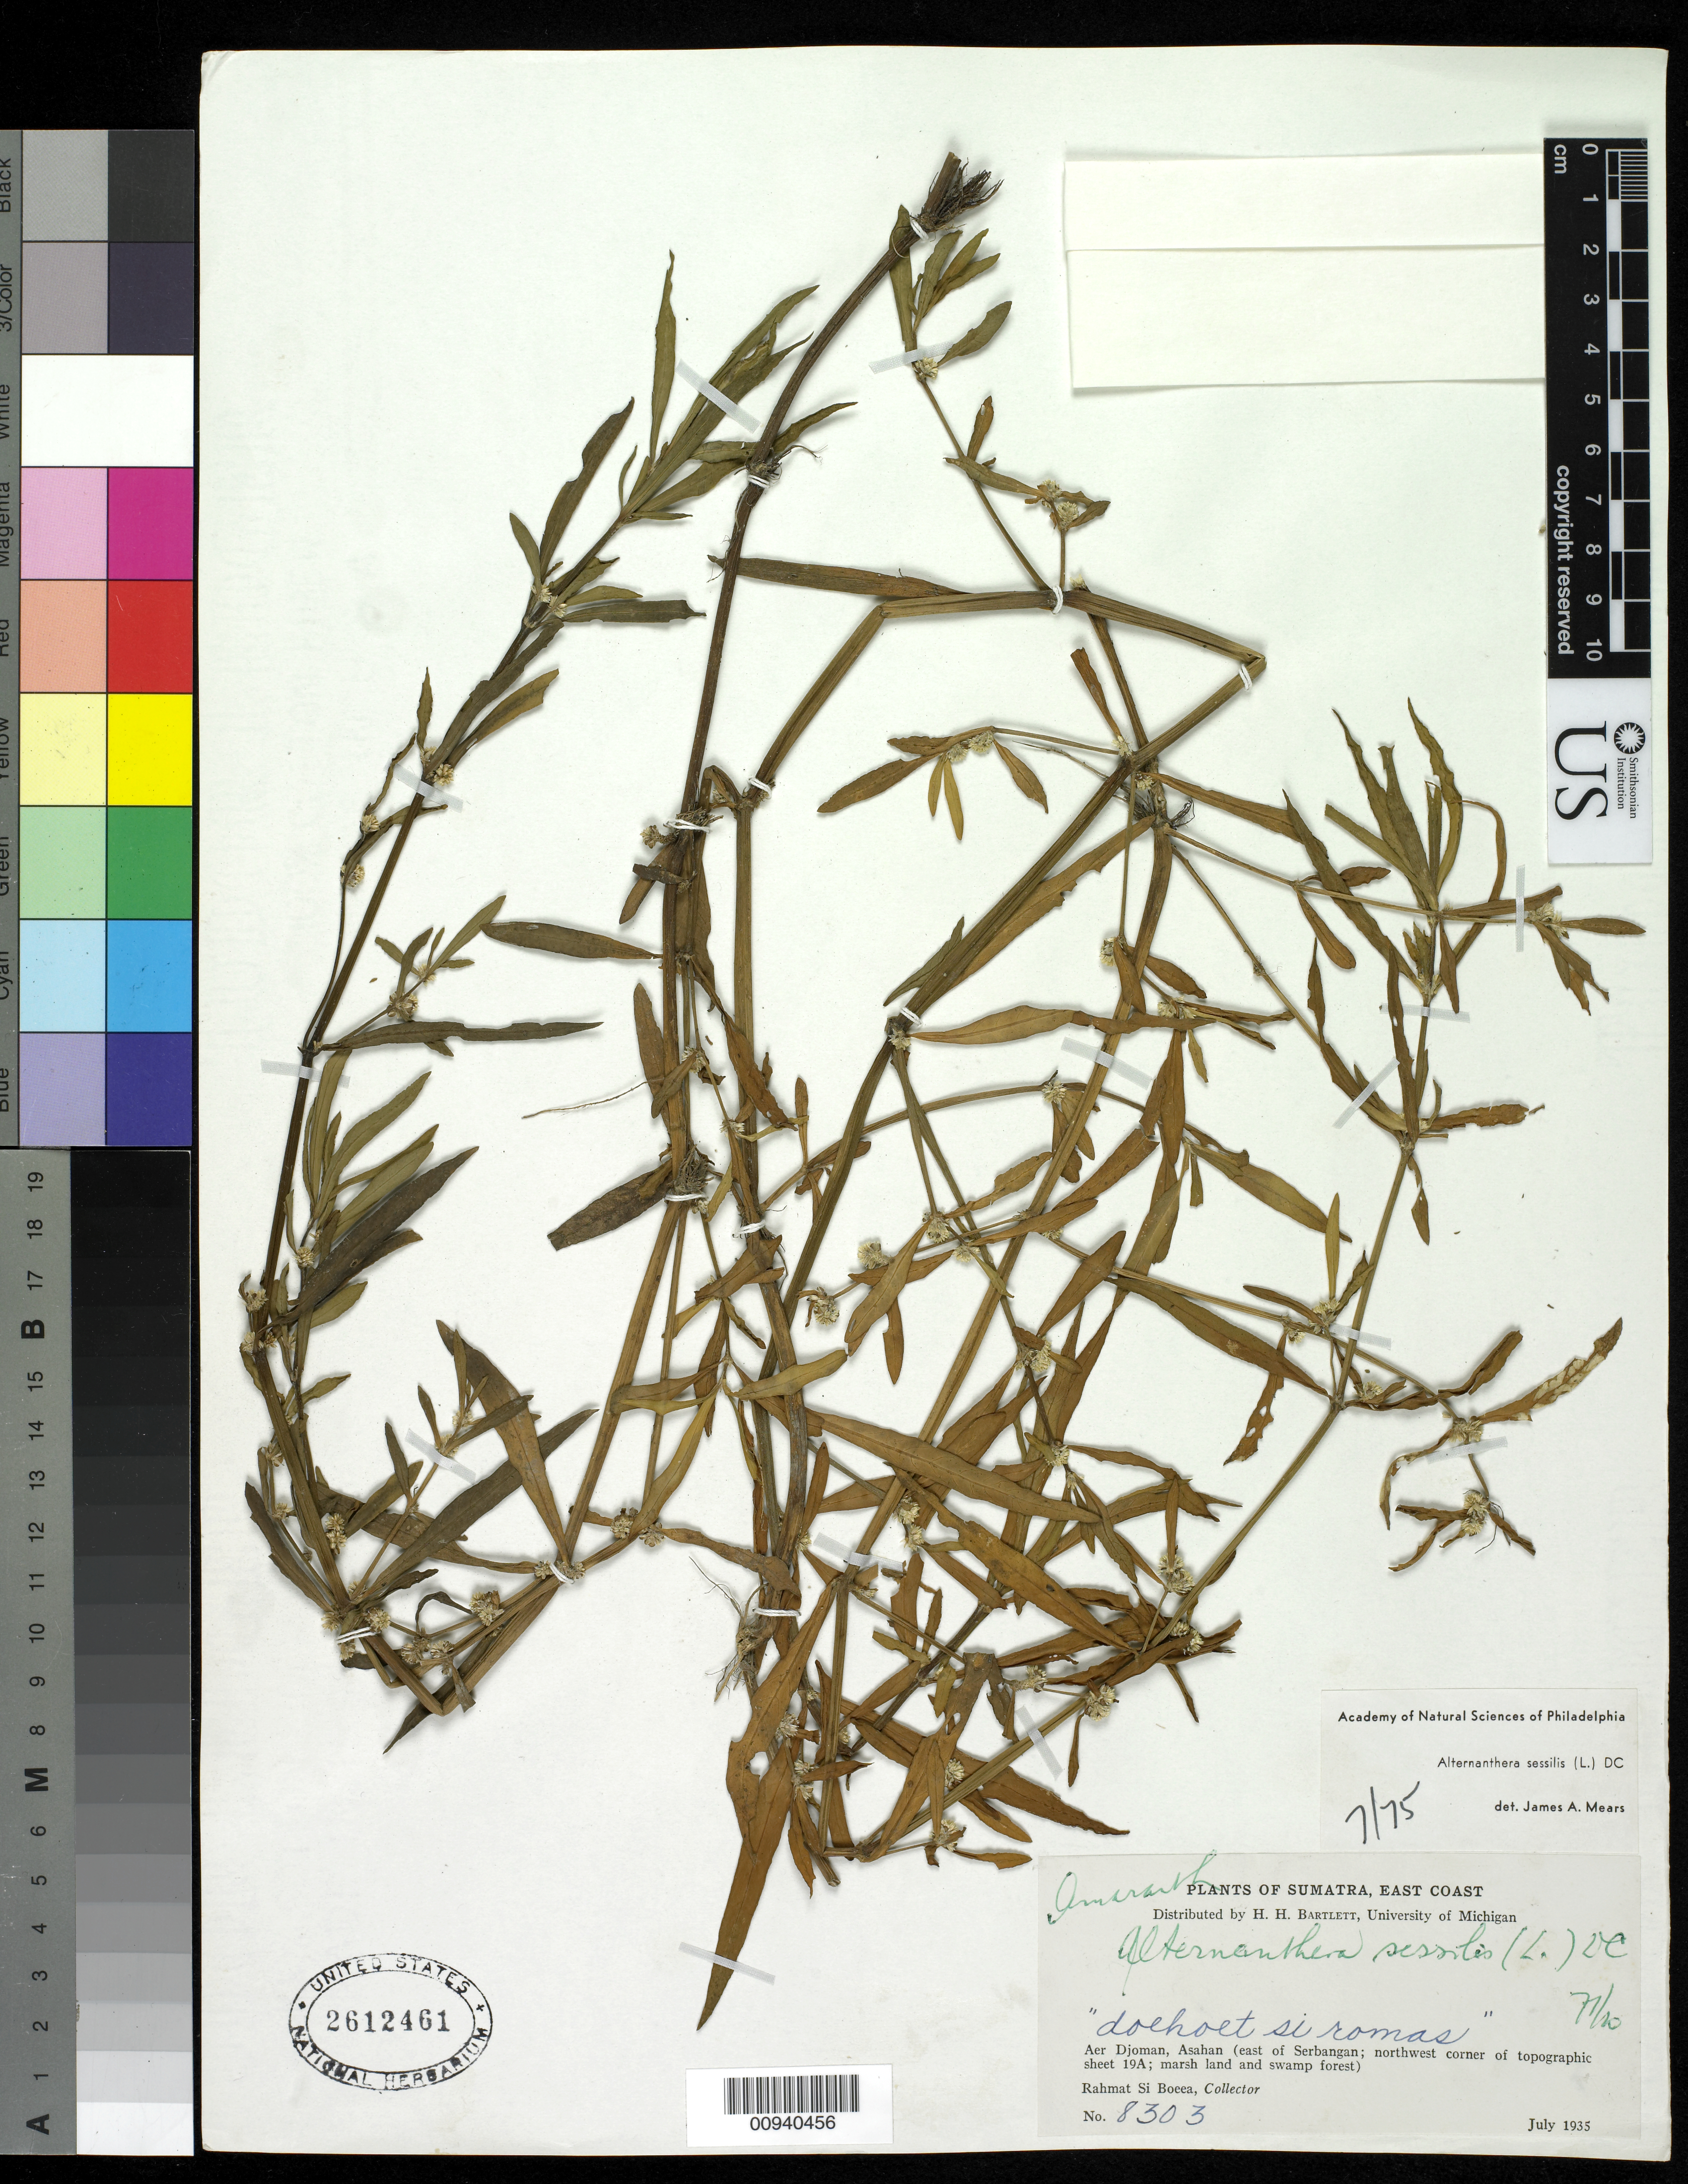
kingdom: Plantae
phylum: Tracheophyta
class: Magnoliopsida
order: Caryophyllales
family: Amaranthaceae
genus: Alternanthera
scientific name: Alternanthera sessilis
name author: (L.) DC.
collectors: Rahmat Si Boeea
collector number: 8303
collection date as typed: Jul 1935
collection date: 1935-07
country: Indonesia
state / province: Sumatra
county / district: Aceh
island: Sumatra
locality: Aer Djoman, Asahan (east of Serbangan)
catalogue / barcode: US 2612461